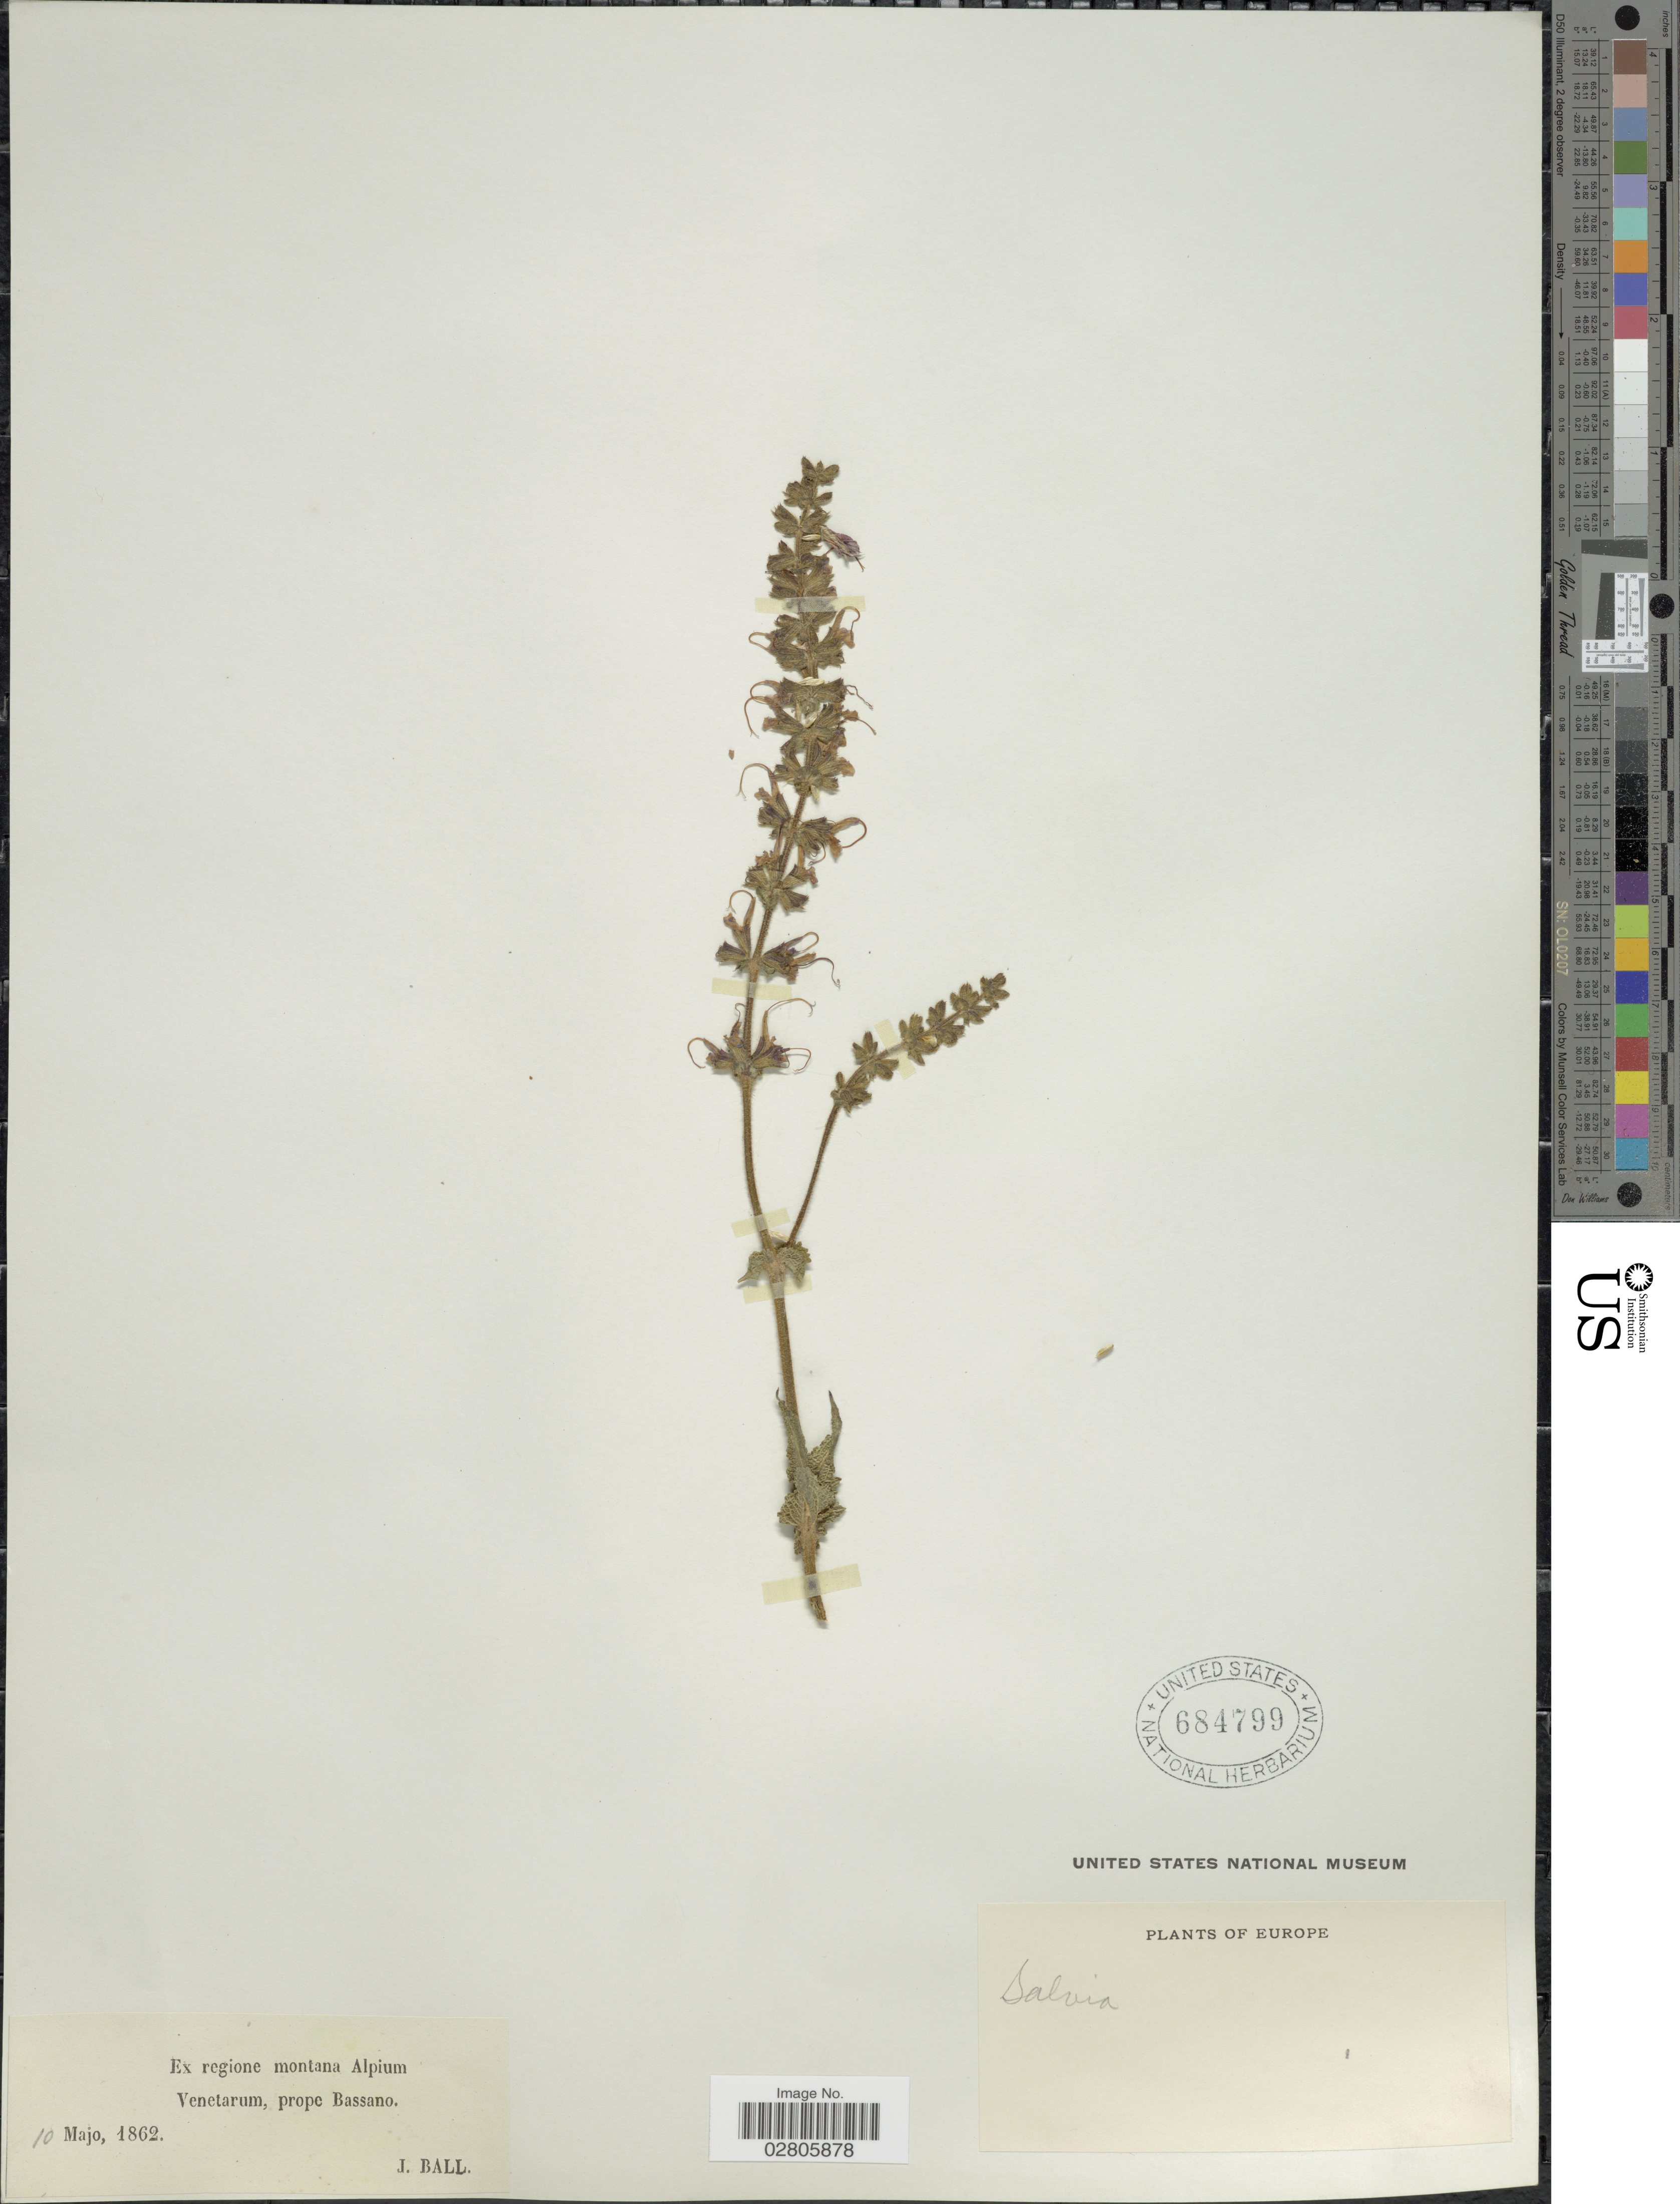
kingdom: Plantae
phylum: Tracheophyta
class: Magnoliopsida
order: Lamiales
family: Lamiaceae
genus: Salvia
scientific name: Salvia sp.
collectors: J. Ball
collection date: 1862-05-10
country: Italy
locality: Regione montana Alpium Venetarum, prope Bassano.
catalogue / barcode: US 684799